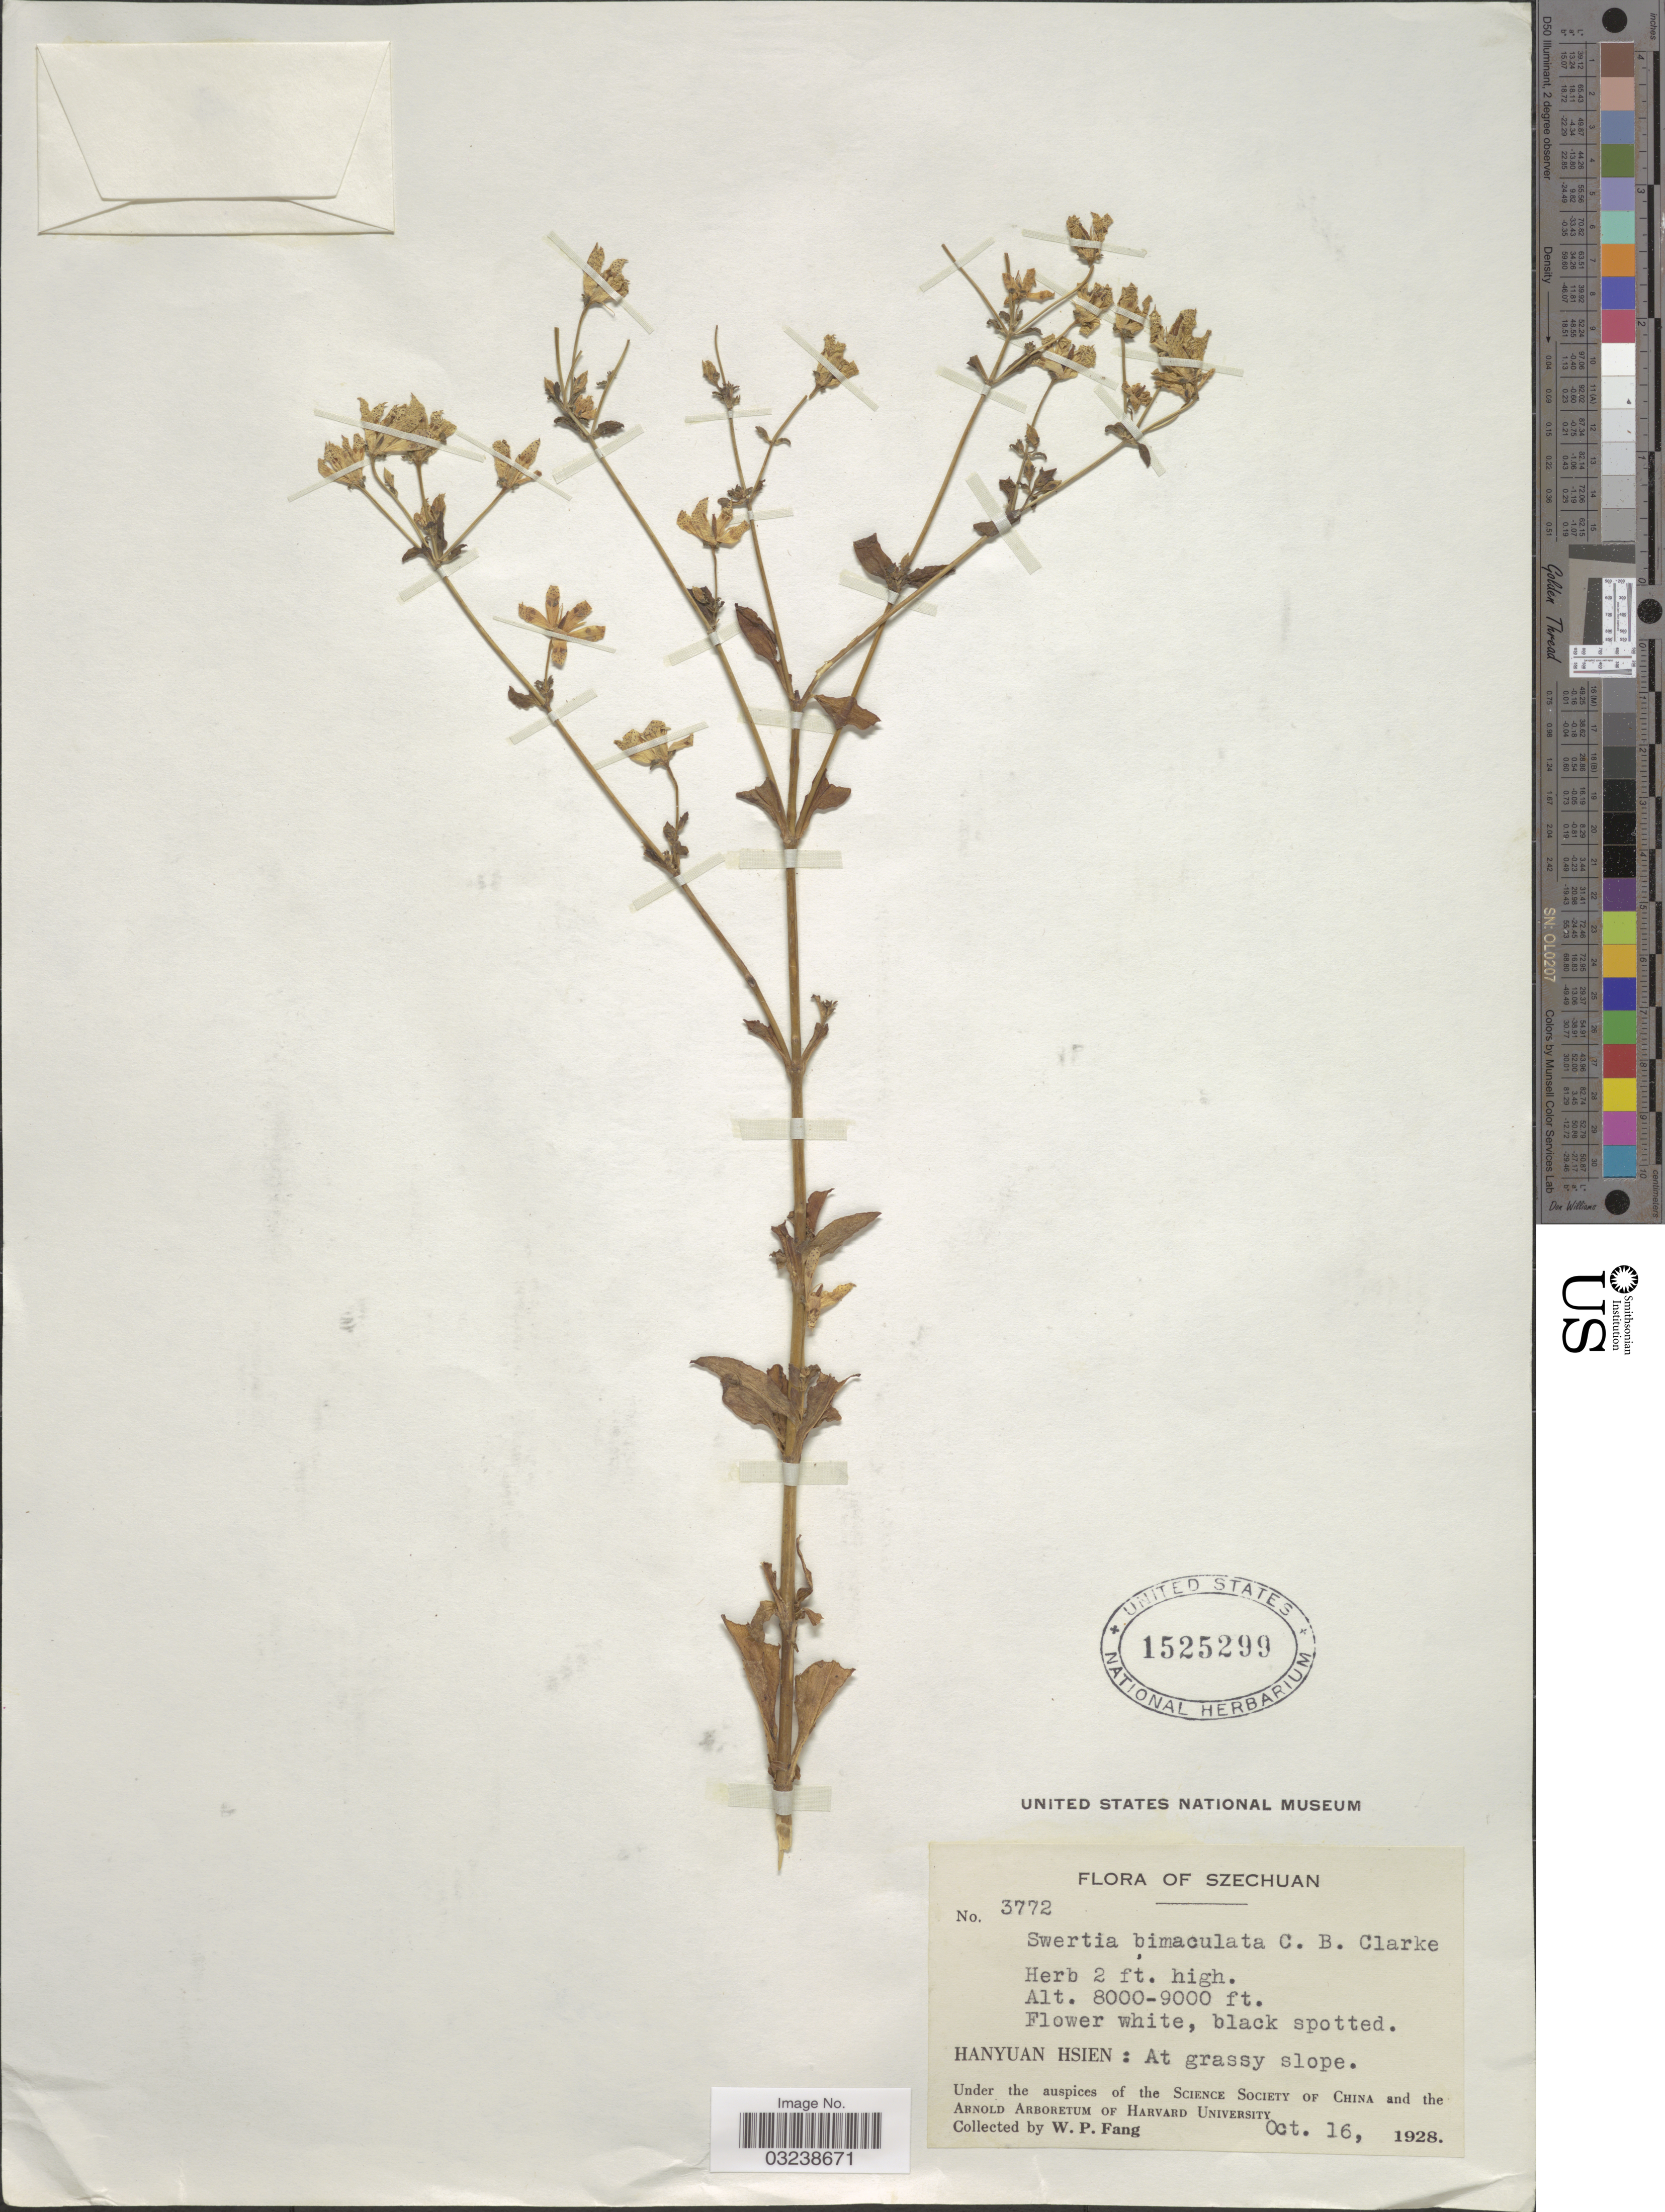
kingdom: Plantae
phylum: Tracheophyta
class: Magnoliopsida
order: Gentianales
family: Gentianaceae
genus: Swertia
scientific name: Swertia bimaculata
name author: (Siebold & Zucc.) Hook. f. & Thomson ex C.B. Clarke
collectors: W. P. Fang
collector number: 3772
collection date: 1928-10-16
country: China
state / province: Sichuan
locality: Szechuan. Hanyuan Hsien: At grassy slope.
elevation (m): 2438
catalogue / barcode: US 1525299